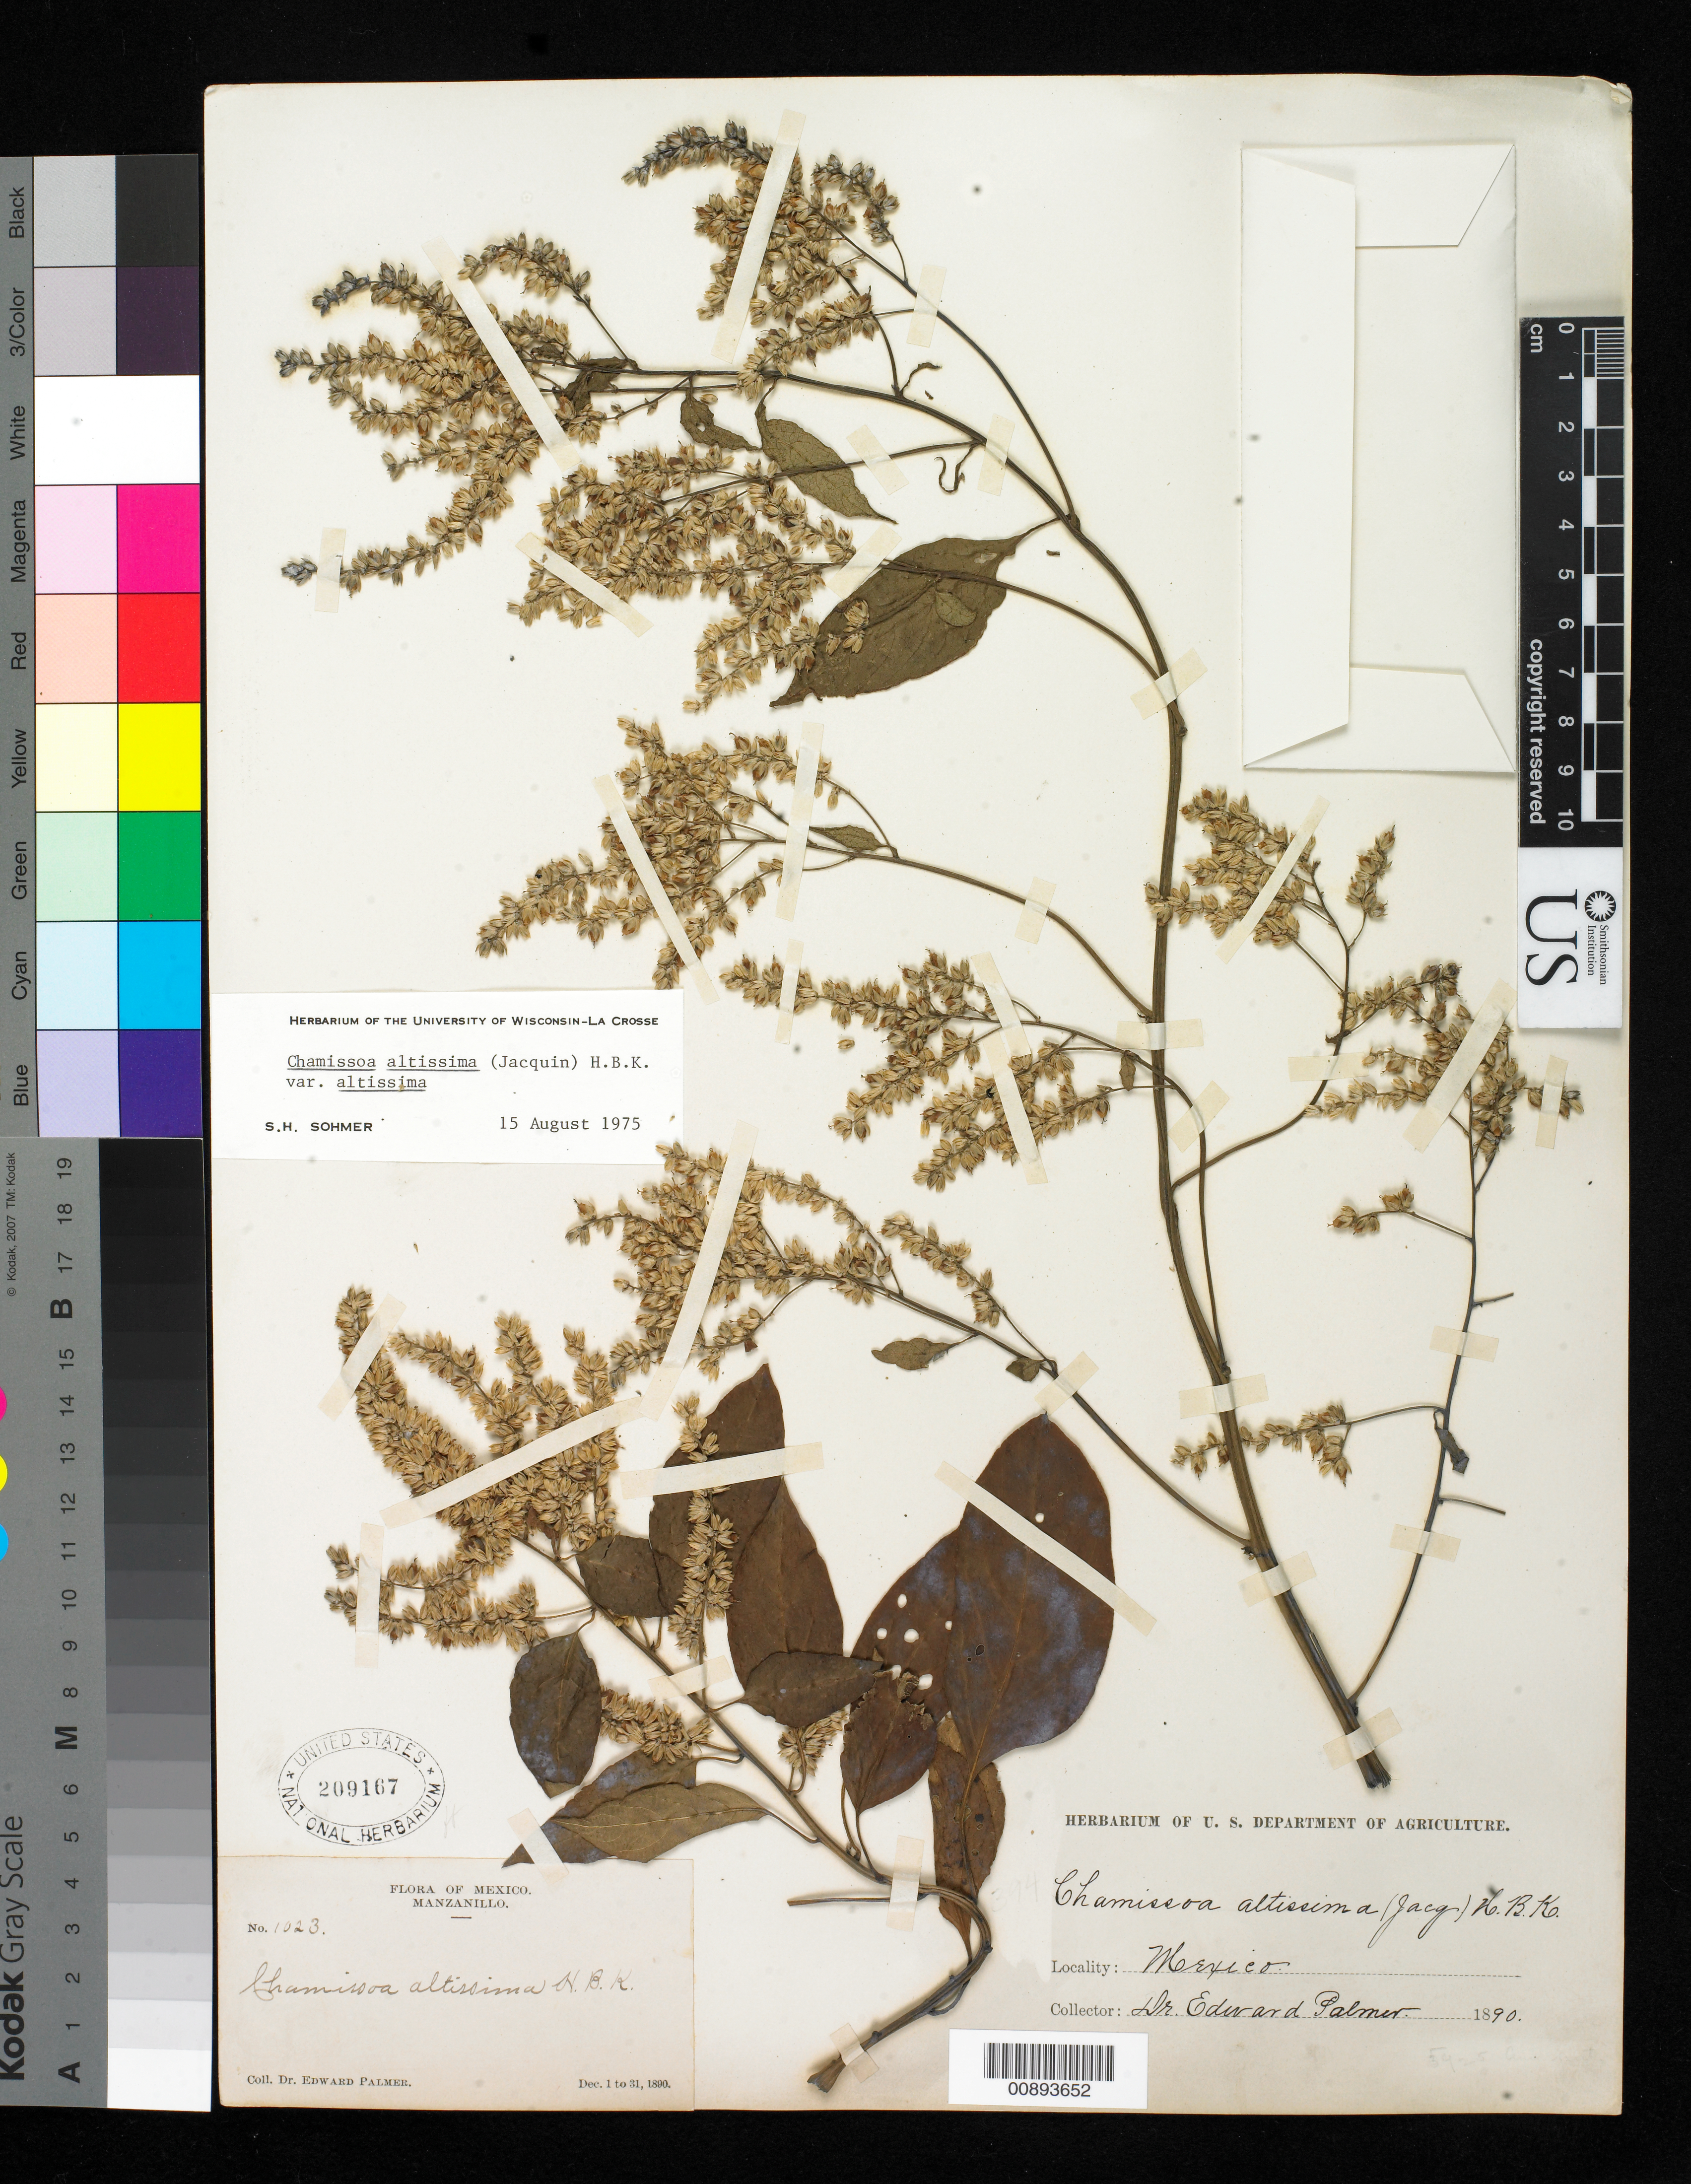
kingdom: Plantae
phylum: Tracheophyta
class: Magnoliopsida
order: Caryophyllales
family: Amaranthaceae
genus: Chamissoa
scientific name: Chamissoa altissima var. altissima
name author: (Jacq.) Kunth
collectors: E. Palmer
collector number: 1023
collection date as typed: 01 Dec 1890 to 31 Dec 1890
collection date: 1890-12-01/1890-12-31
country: Mexico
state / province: Colima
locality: Manzanillo, Colima.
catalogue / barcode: US 209167